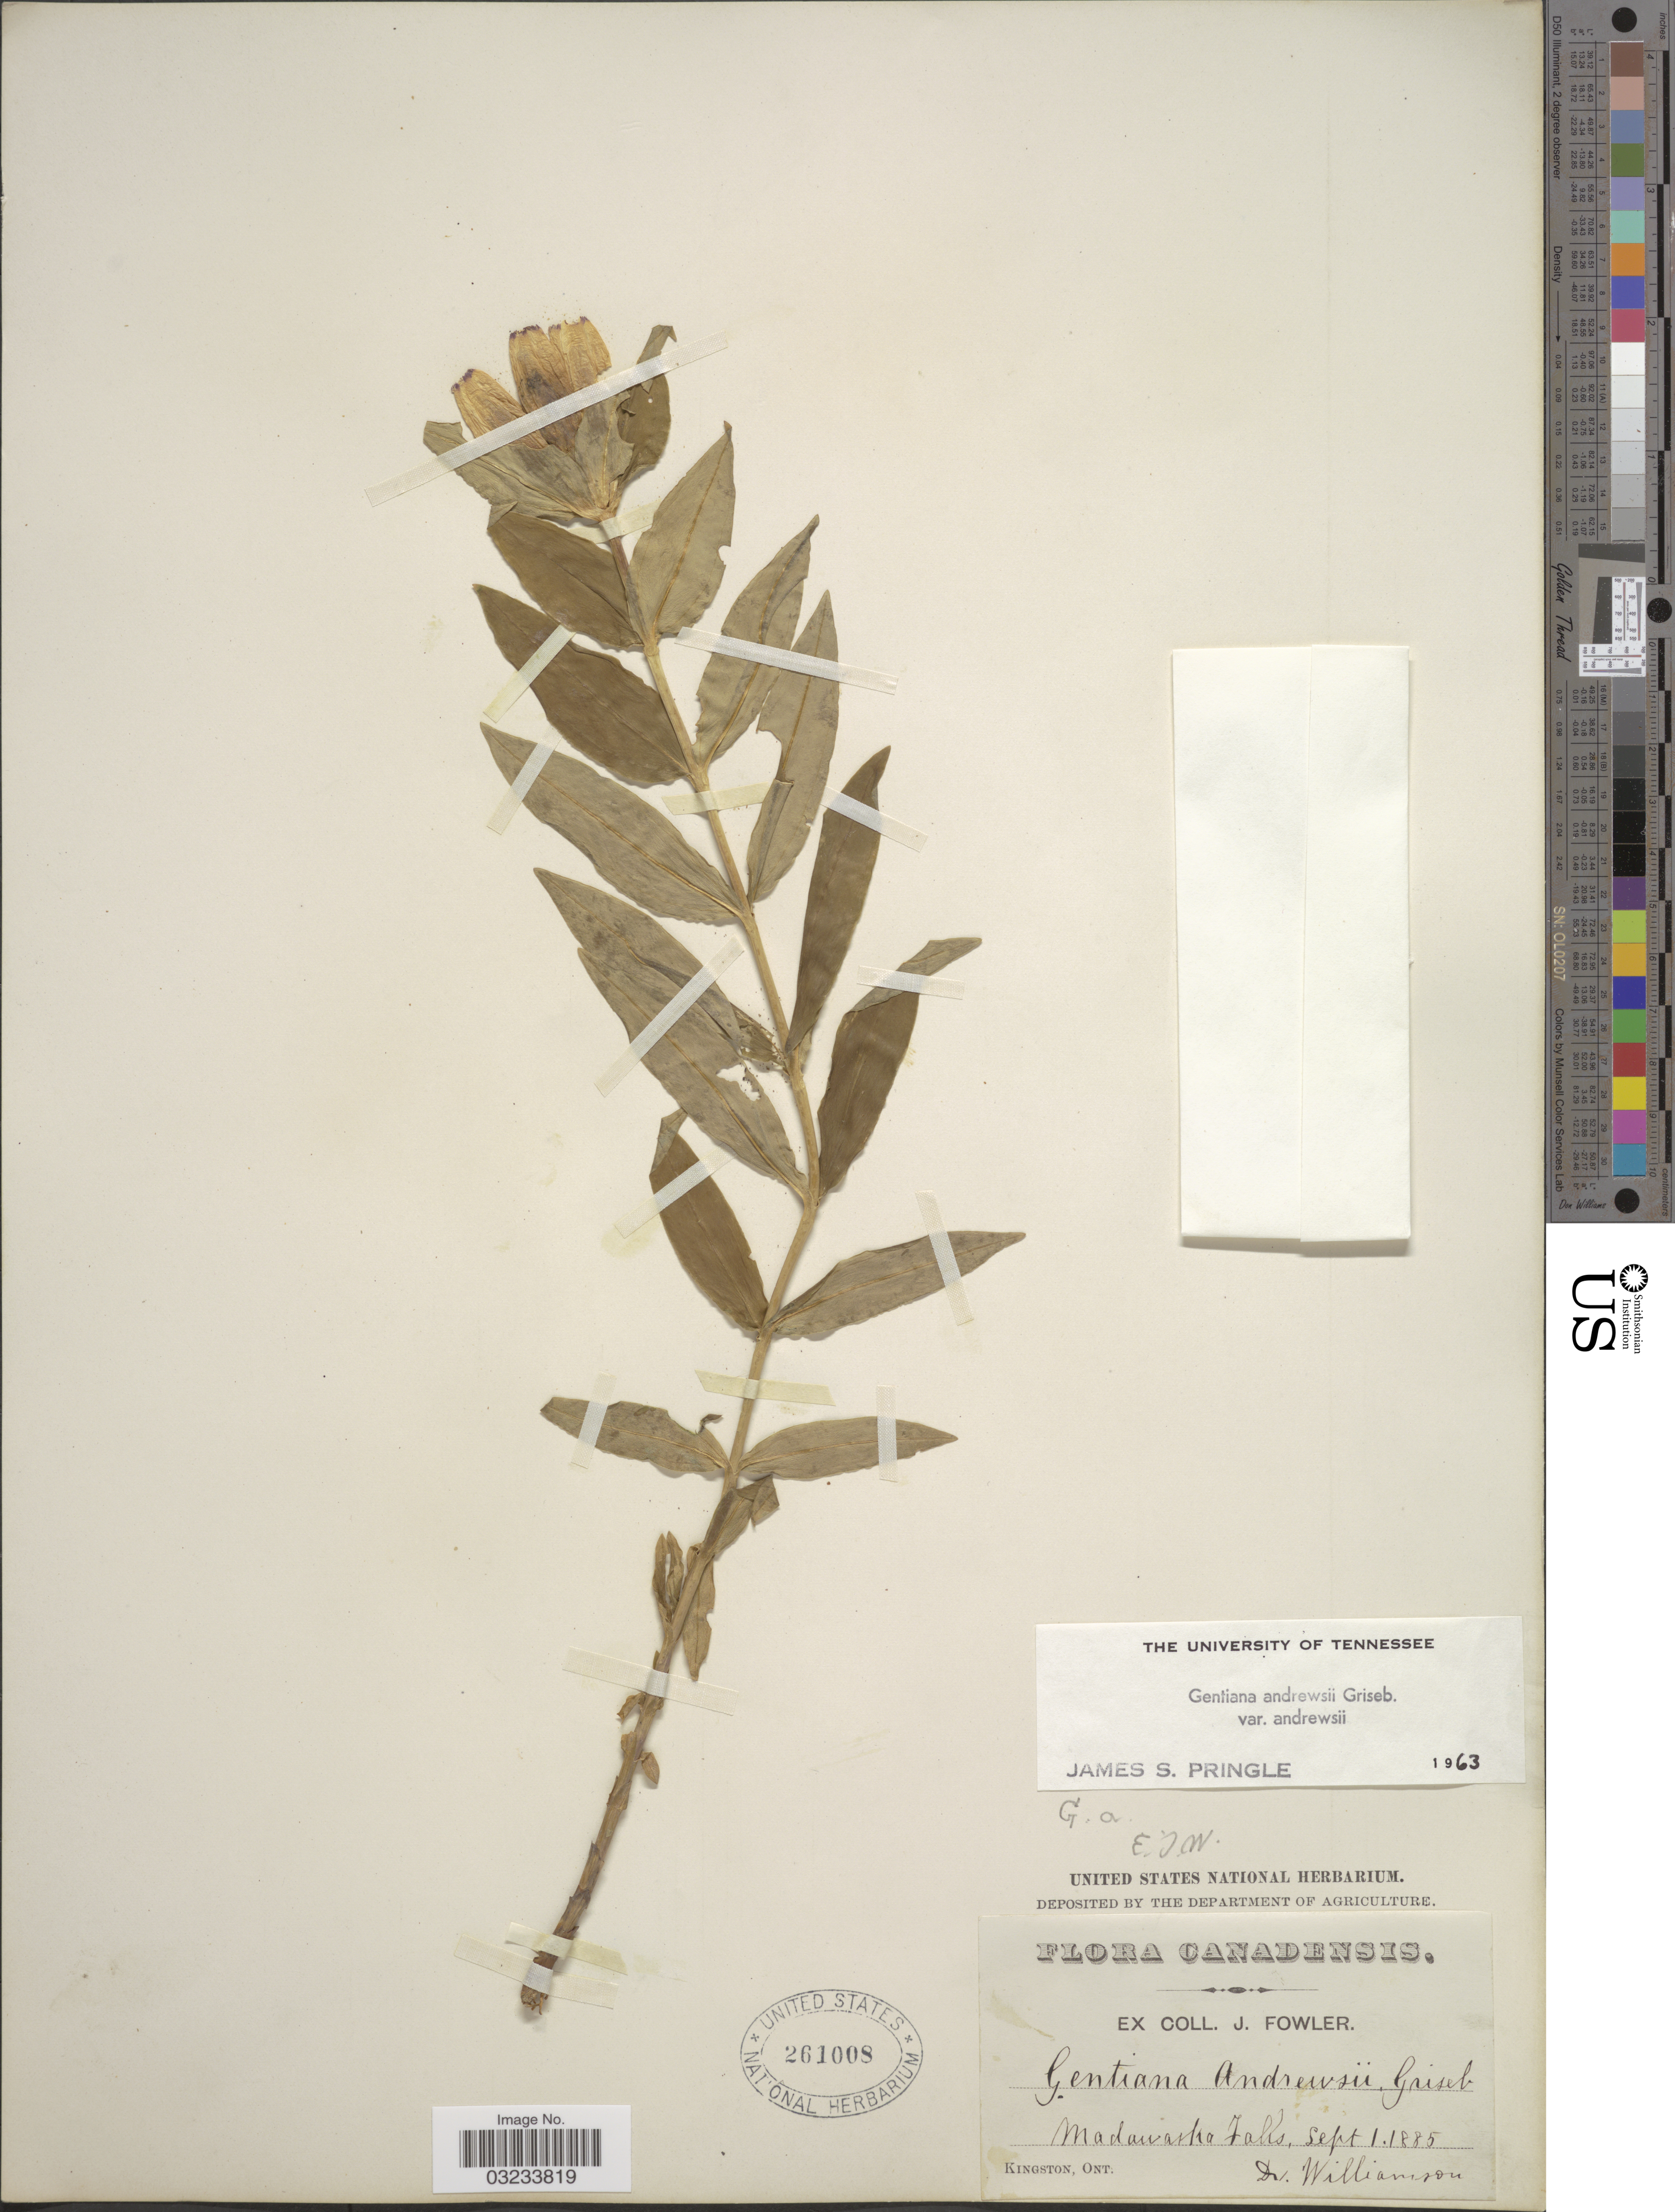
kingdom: Plantae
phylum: Tracheophyta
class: Magnoliopsida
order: Gentianales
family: Gentianaceae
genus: Gentiana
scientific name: Gentiana andrewsii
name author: Griseb.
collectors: Williamson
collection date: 1885-09-01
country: Canada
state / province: Ontario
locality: Madawaska Falls. Kingston.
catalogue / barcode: US 261008